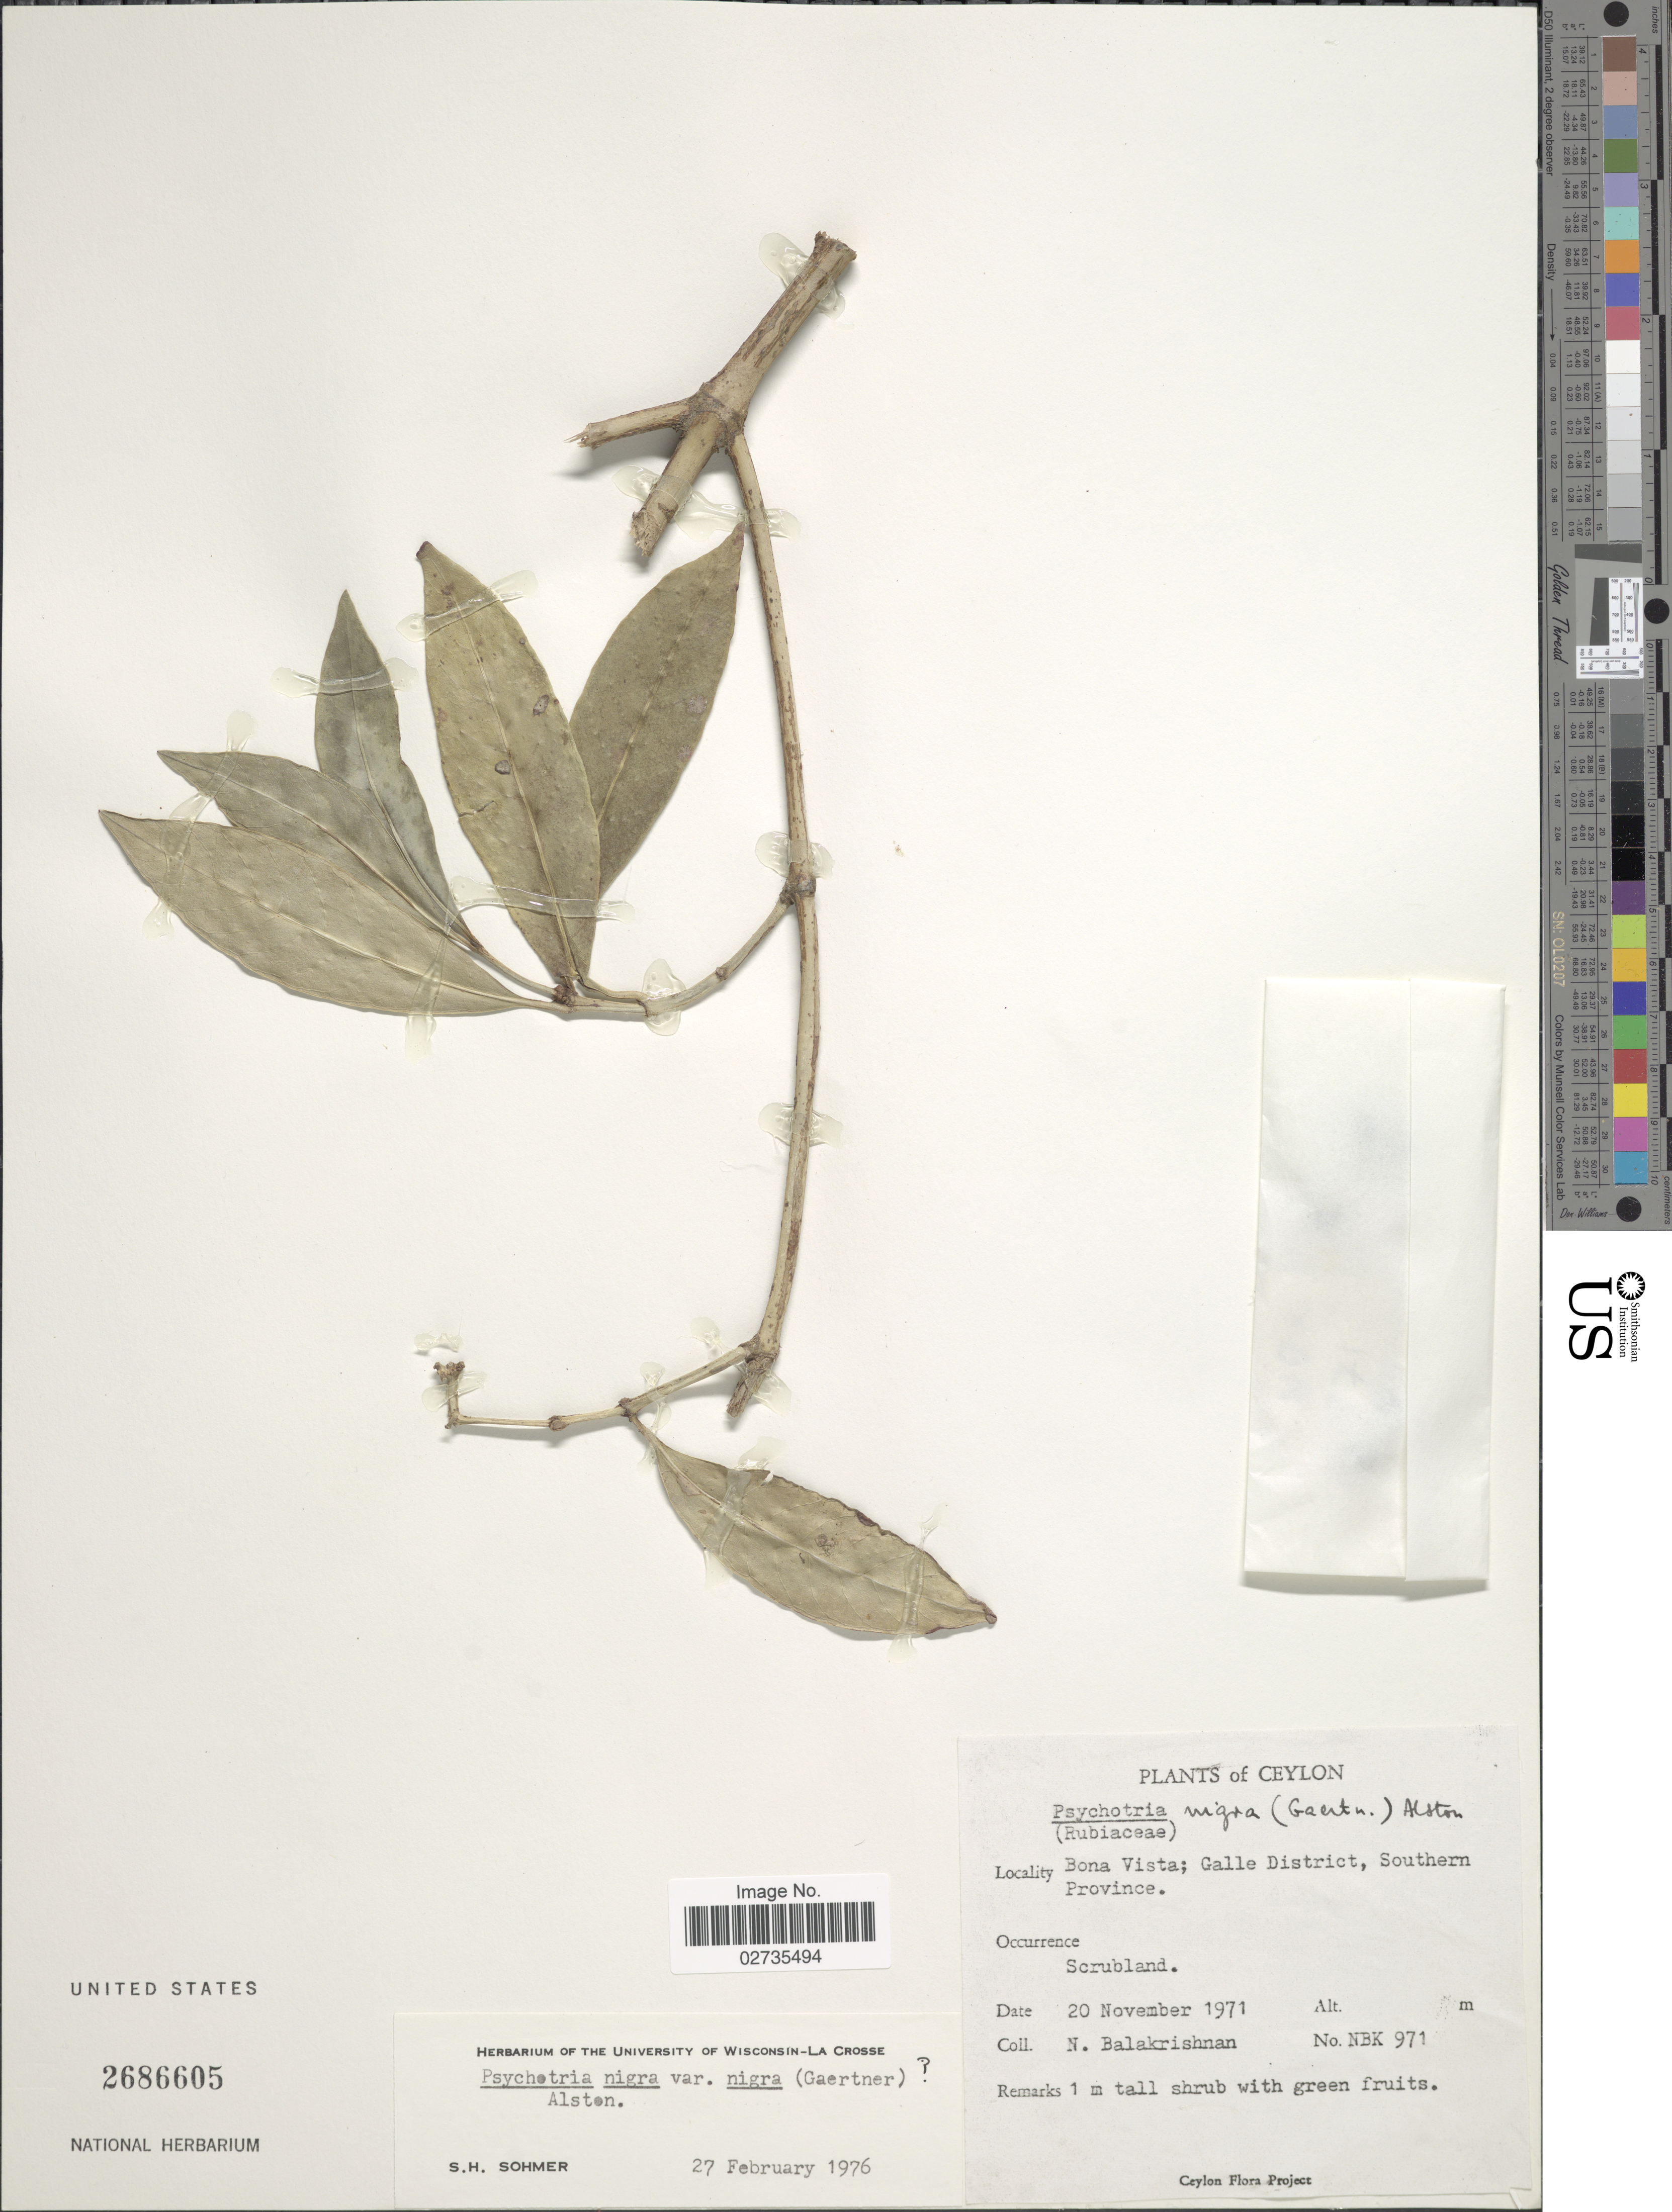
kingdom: Plantae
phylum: Tracheophyta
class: Magnoliopsida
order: Gentianales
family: Rubiaceae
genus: Psychotria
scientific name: Psychotria nigra var. nigra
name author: (Gaertn.) Alston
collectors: N. Balakrishnan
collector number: NBK 971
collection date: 1971-11-20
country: Sri Lanka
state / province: Southern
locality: Ceylon. Bona Vista, Galle District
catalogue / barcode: US 2686605